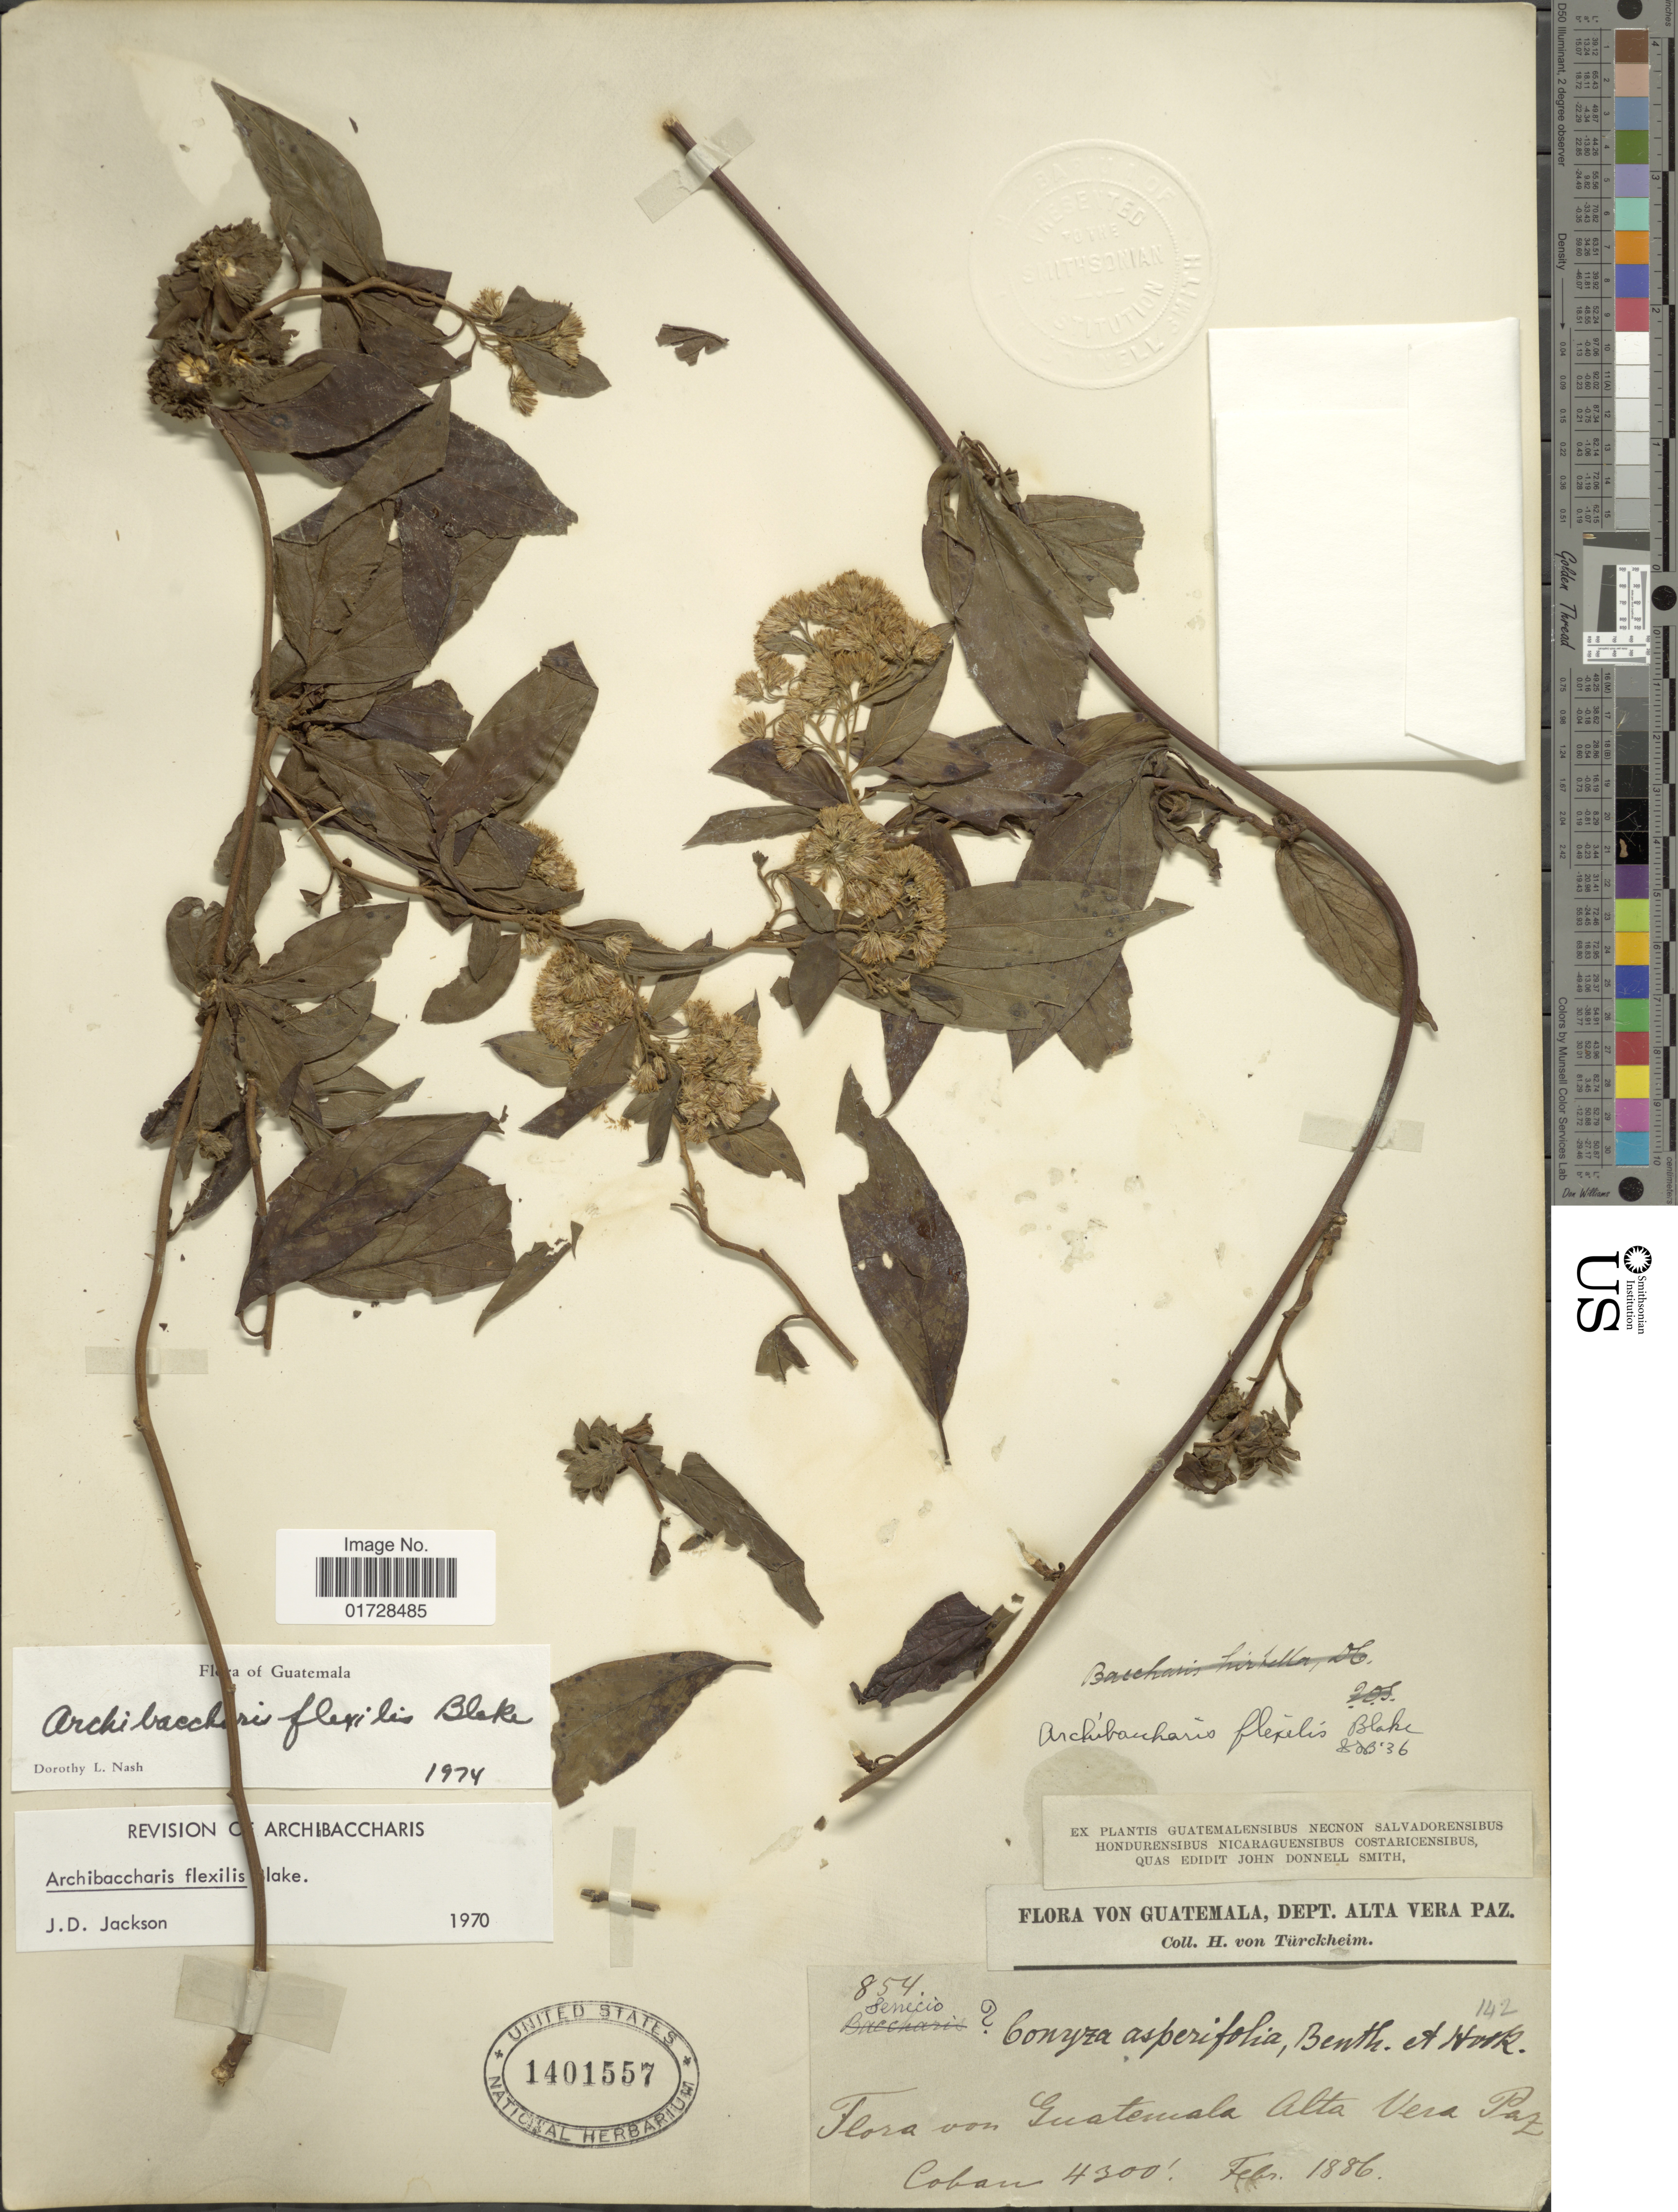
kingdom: Plantae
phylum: Tracheophyta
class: Magnoliopsida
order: Asterales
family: Asteraceae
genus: Archibaccharis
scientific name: Archibaccharis flexilis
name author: (S.F. Blake) S.F. Blake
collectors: H. von Türckheim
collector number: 854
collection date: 1886-02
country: Guatemala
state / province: Alta Verapaz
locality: Coban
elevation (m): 1311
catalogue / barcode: US 1401557